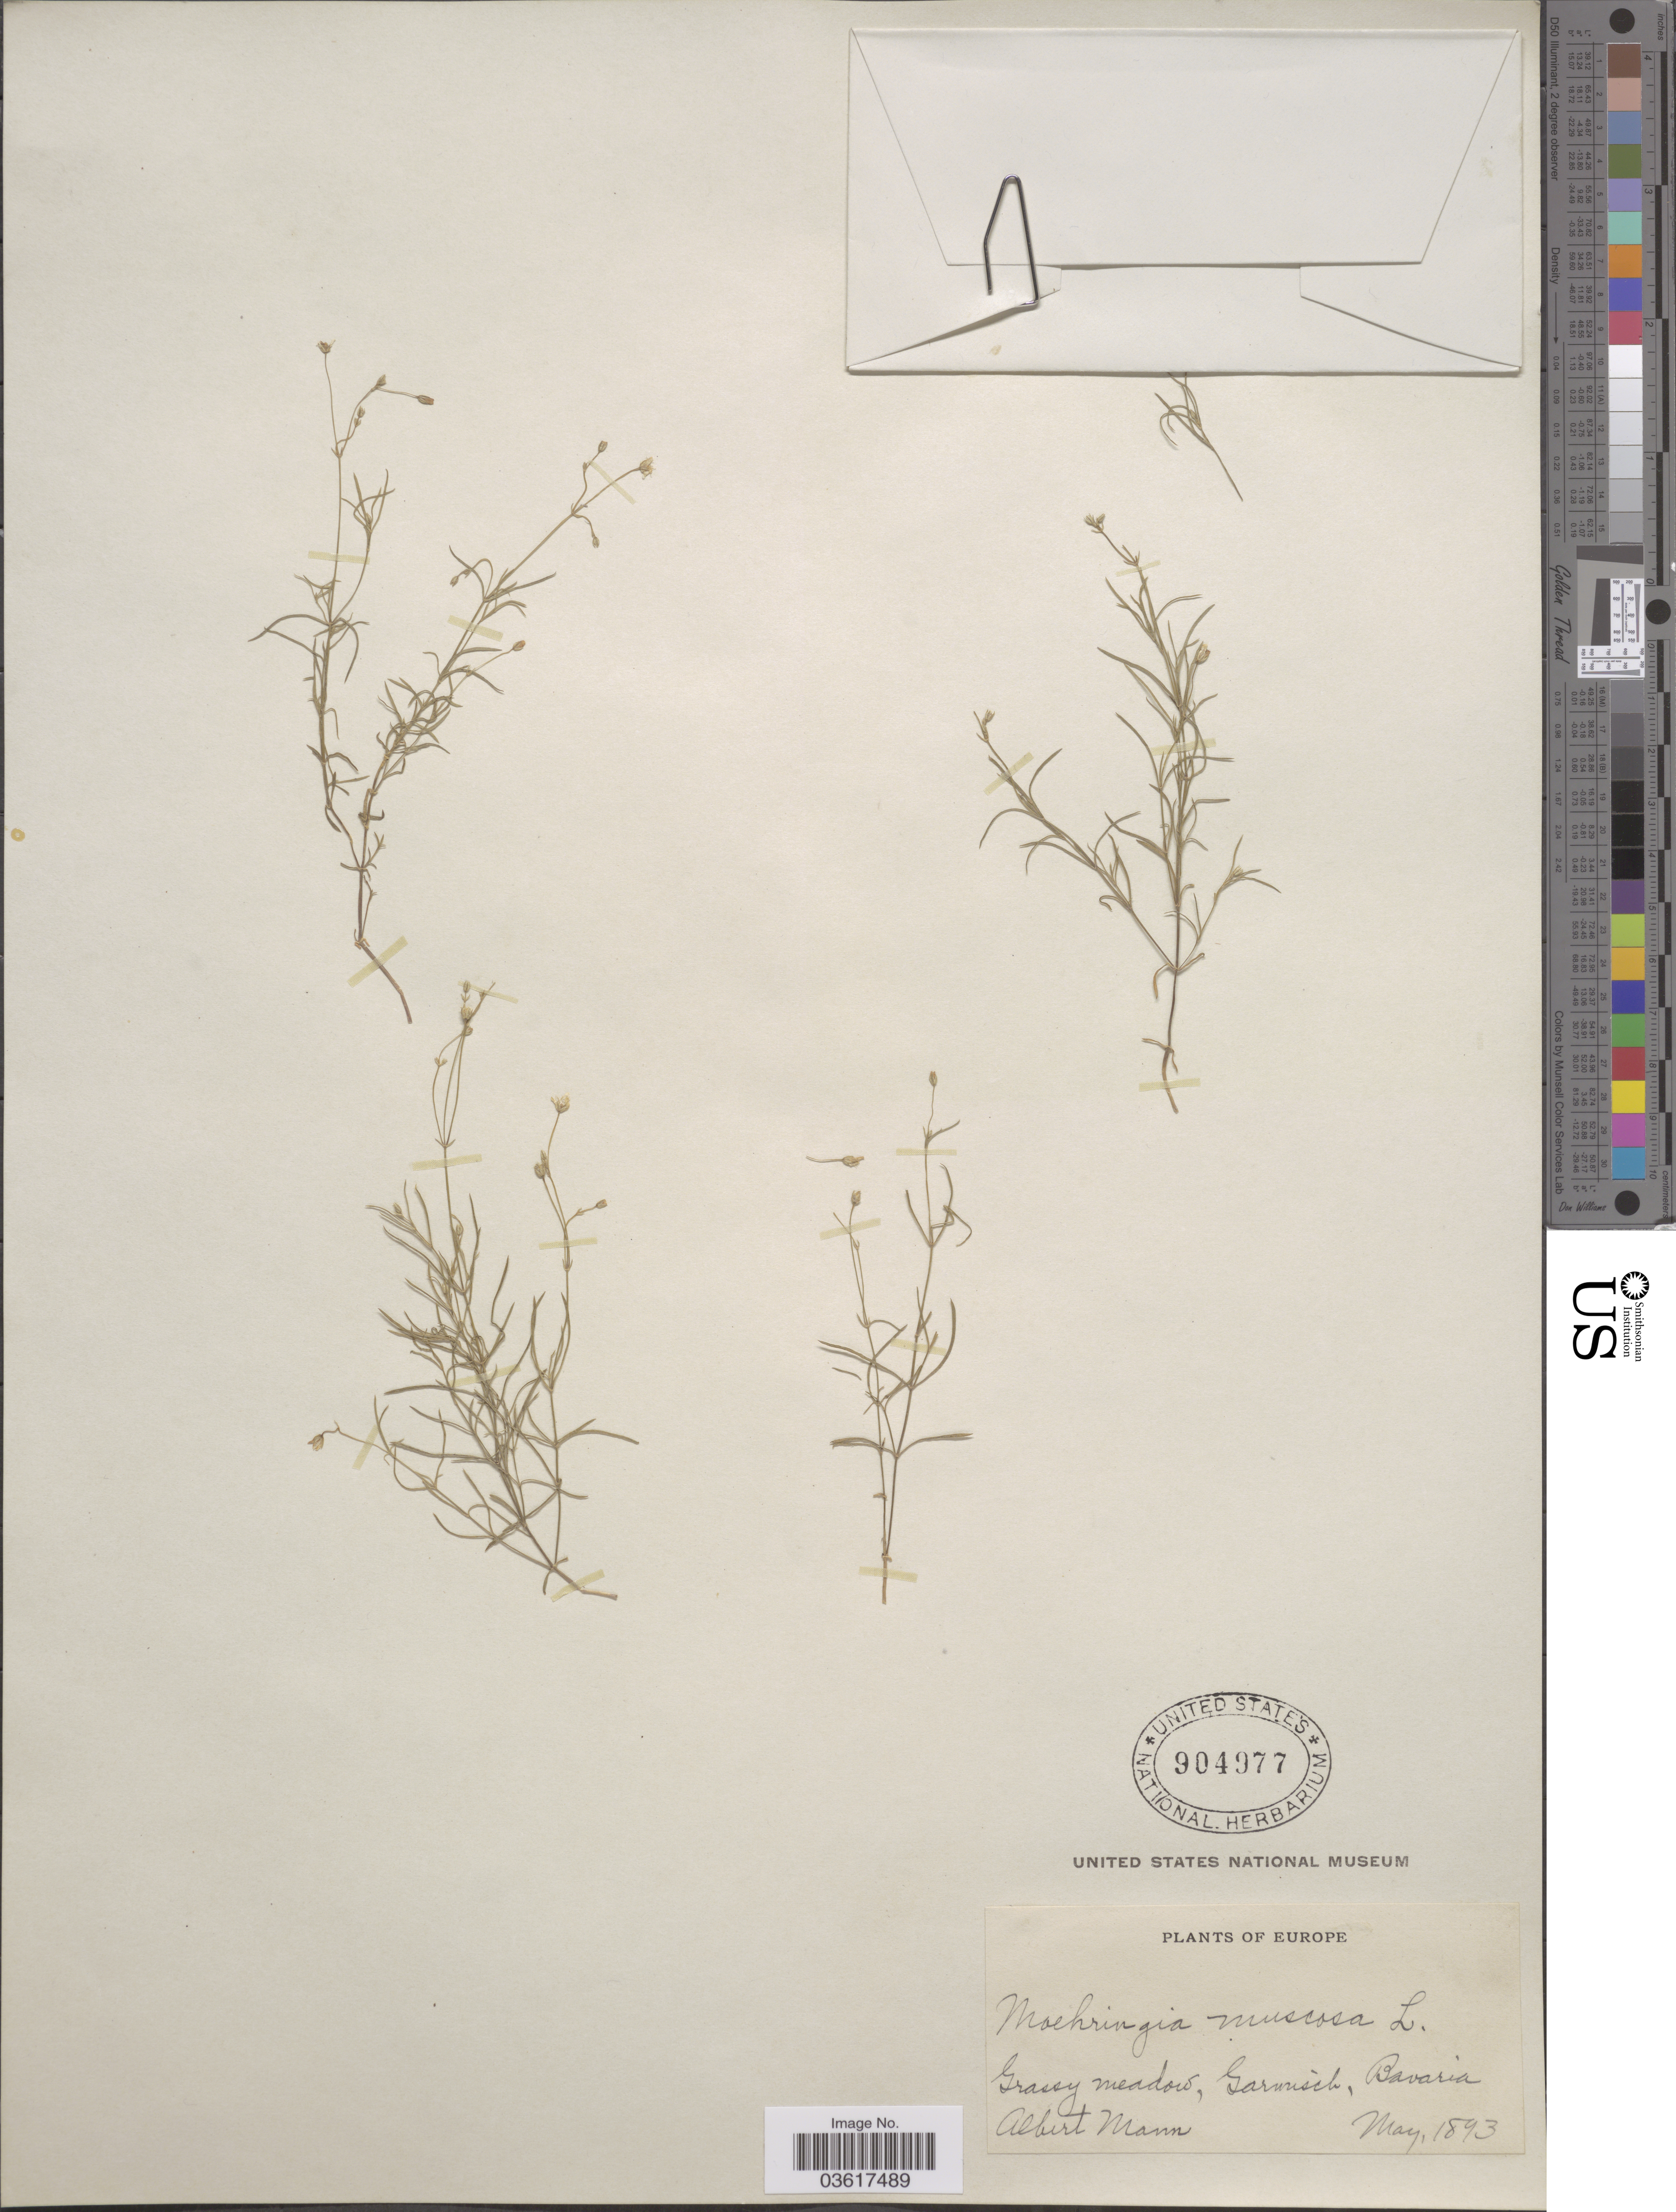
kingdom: Plantae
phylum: Tracheophyta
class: Magnoliopsida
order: Caryophyllales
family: Caryophyllaceae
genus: Moehringia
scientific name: Moehringia muscosa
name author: L.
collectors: A. Mann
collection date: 1893-05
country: Germany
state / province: Bayern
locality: Grassy meadow, Garmisch, Bavaria.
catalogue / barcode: US 904977